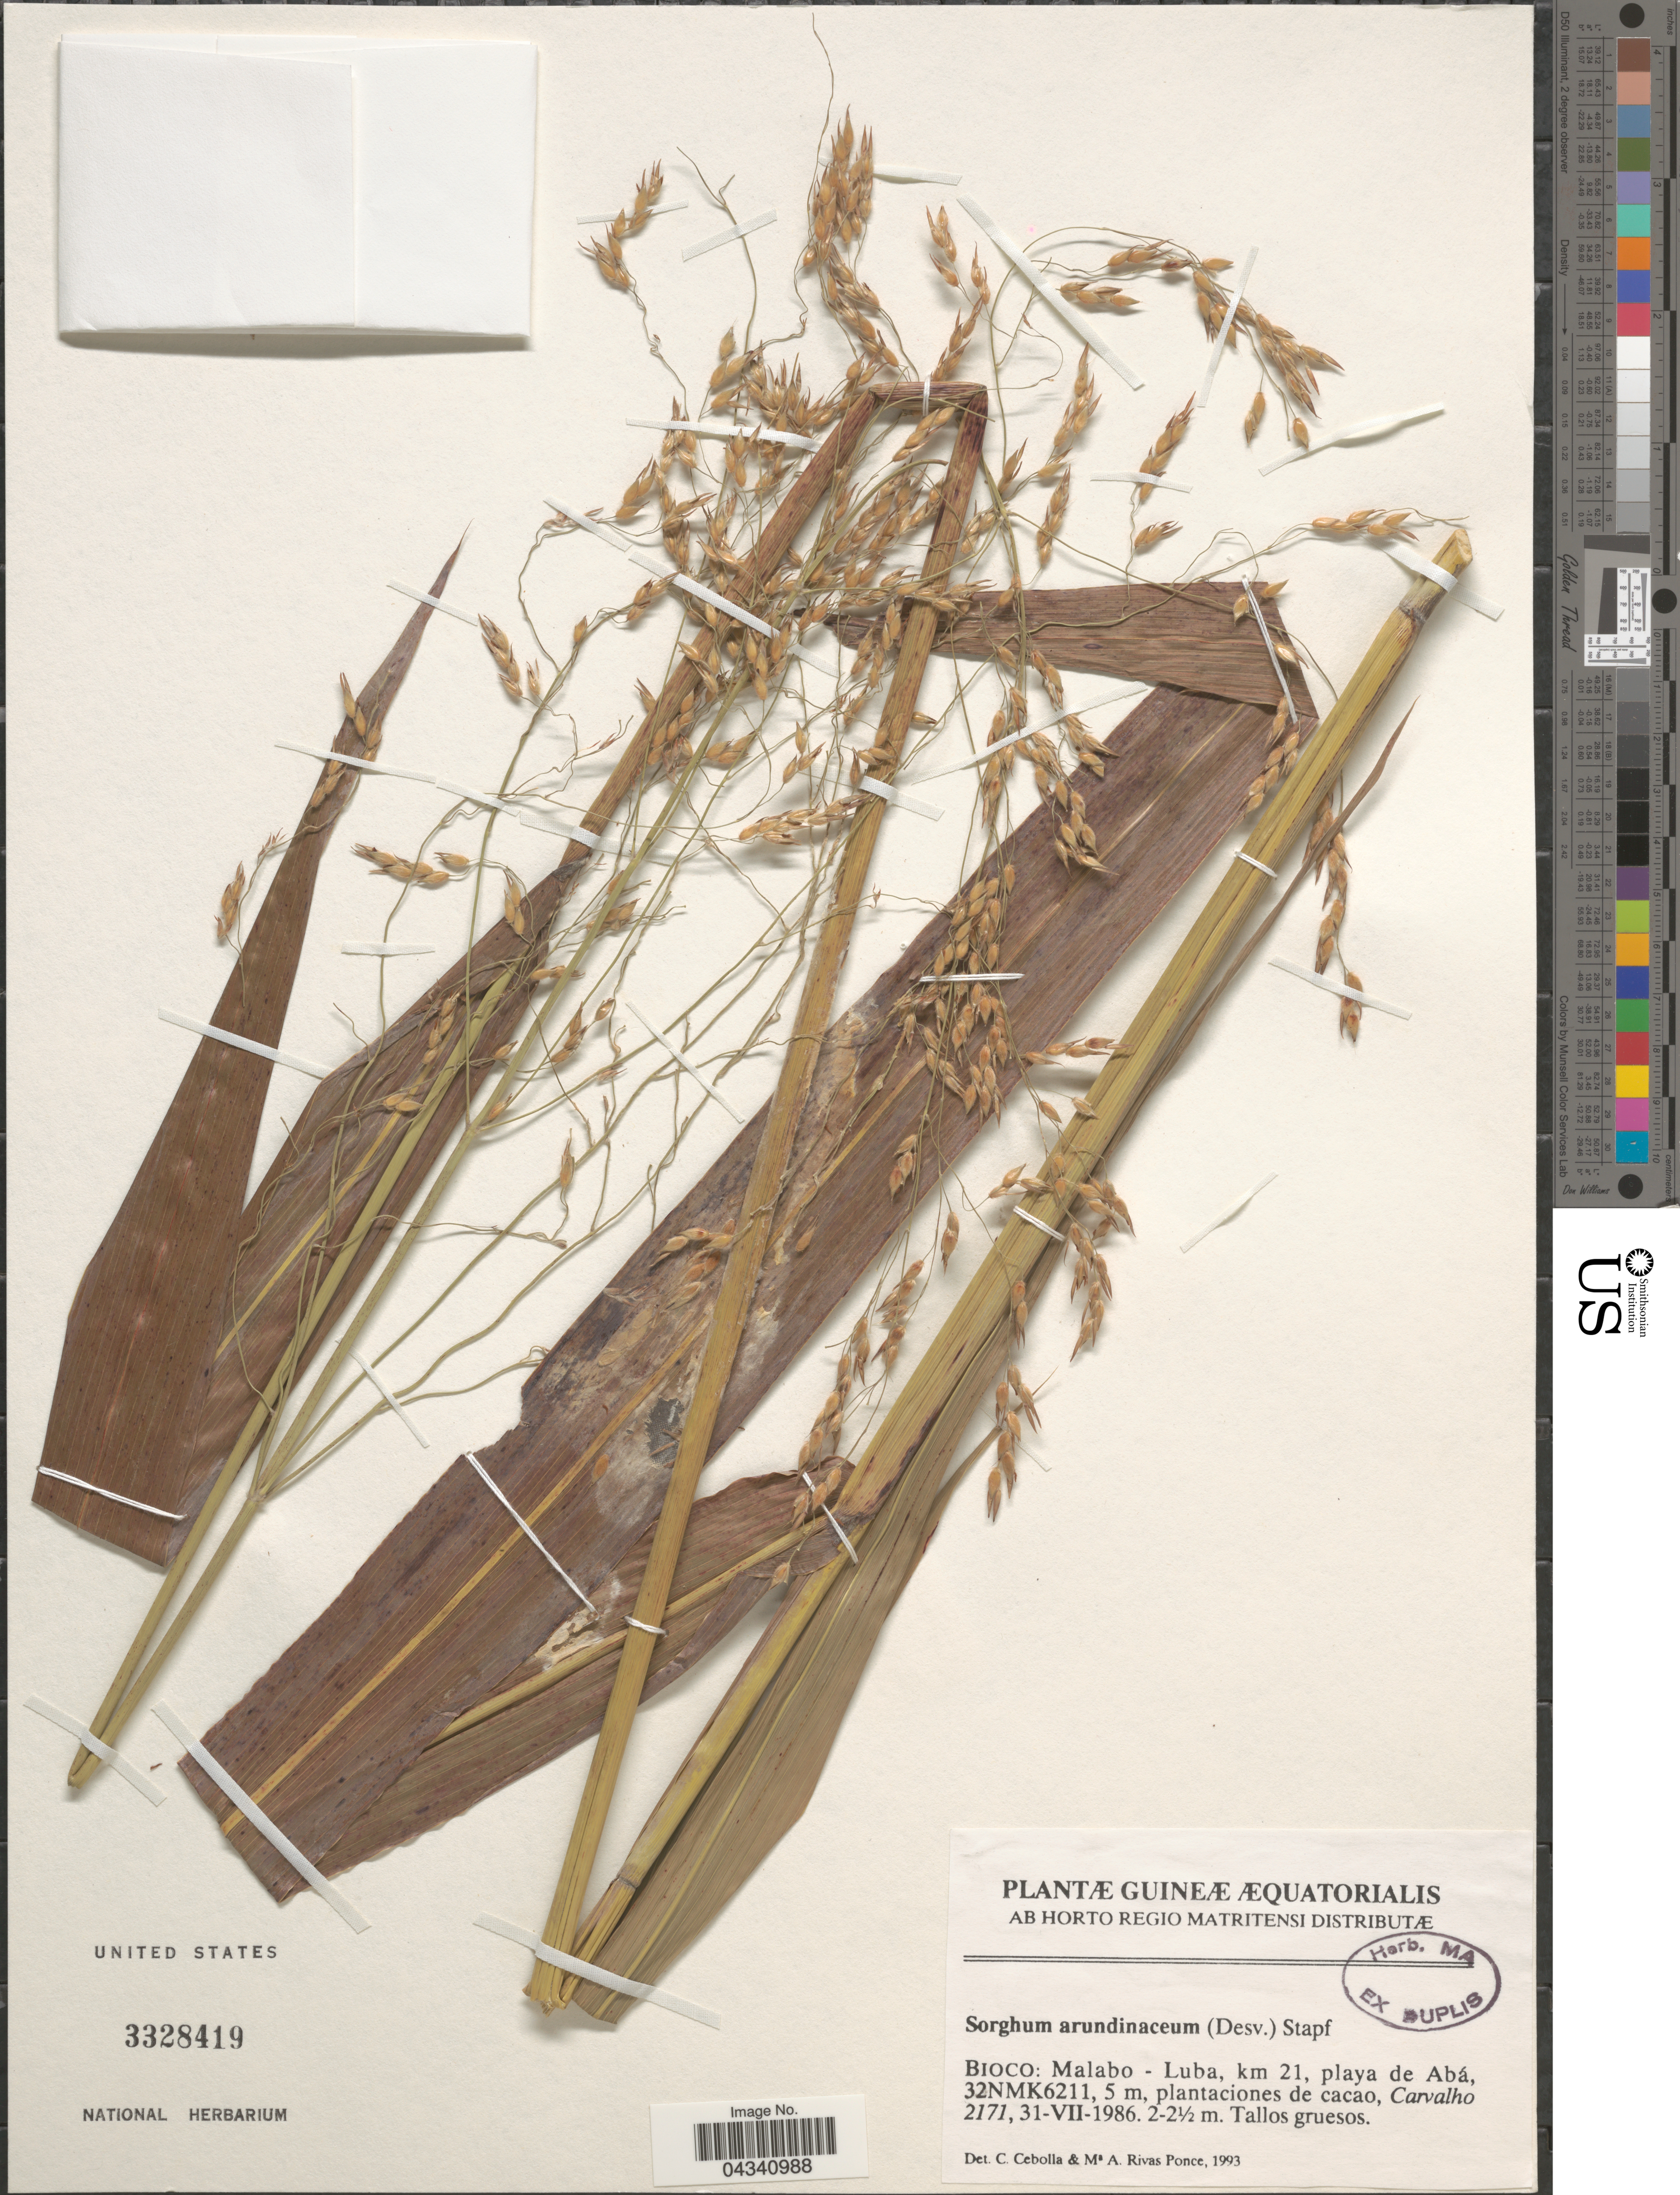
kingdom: Plantae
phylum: Tracheophyta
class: Liliopsida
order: Poales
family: Poaceae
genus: Sorghum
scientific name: Sorghum arundinaceum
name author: (Desv.) Stapf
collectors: Carvalho, --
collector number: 2171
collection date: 1986-07-31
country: Equatorial Guinea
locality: Guineæ Æquatorialis. Bioco: Malabo - Luba, km 21, playa de Abá, 32NMK6211.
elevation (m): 5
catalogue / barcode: US 3328419